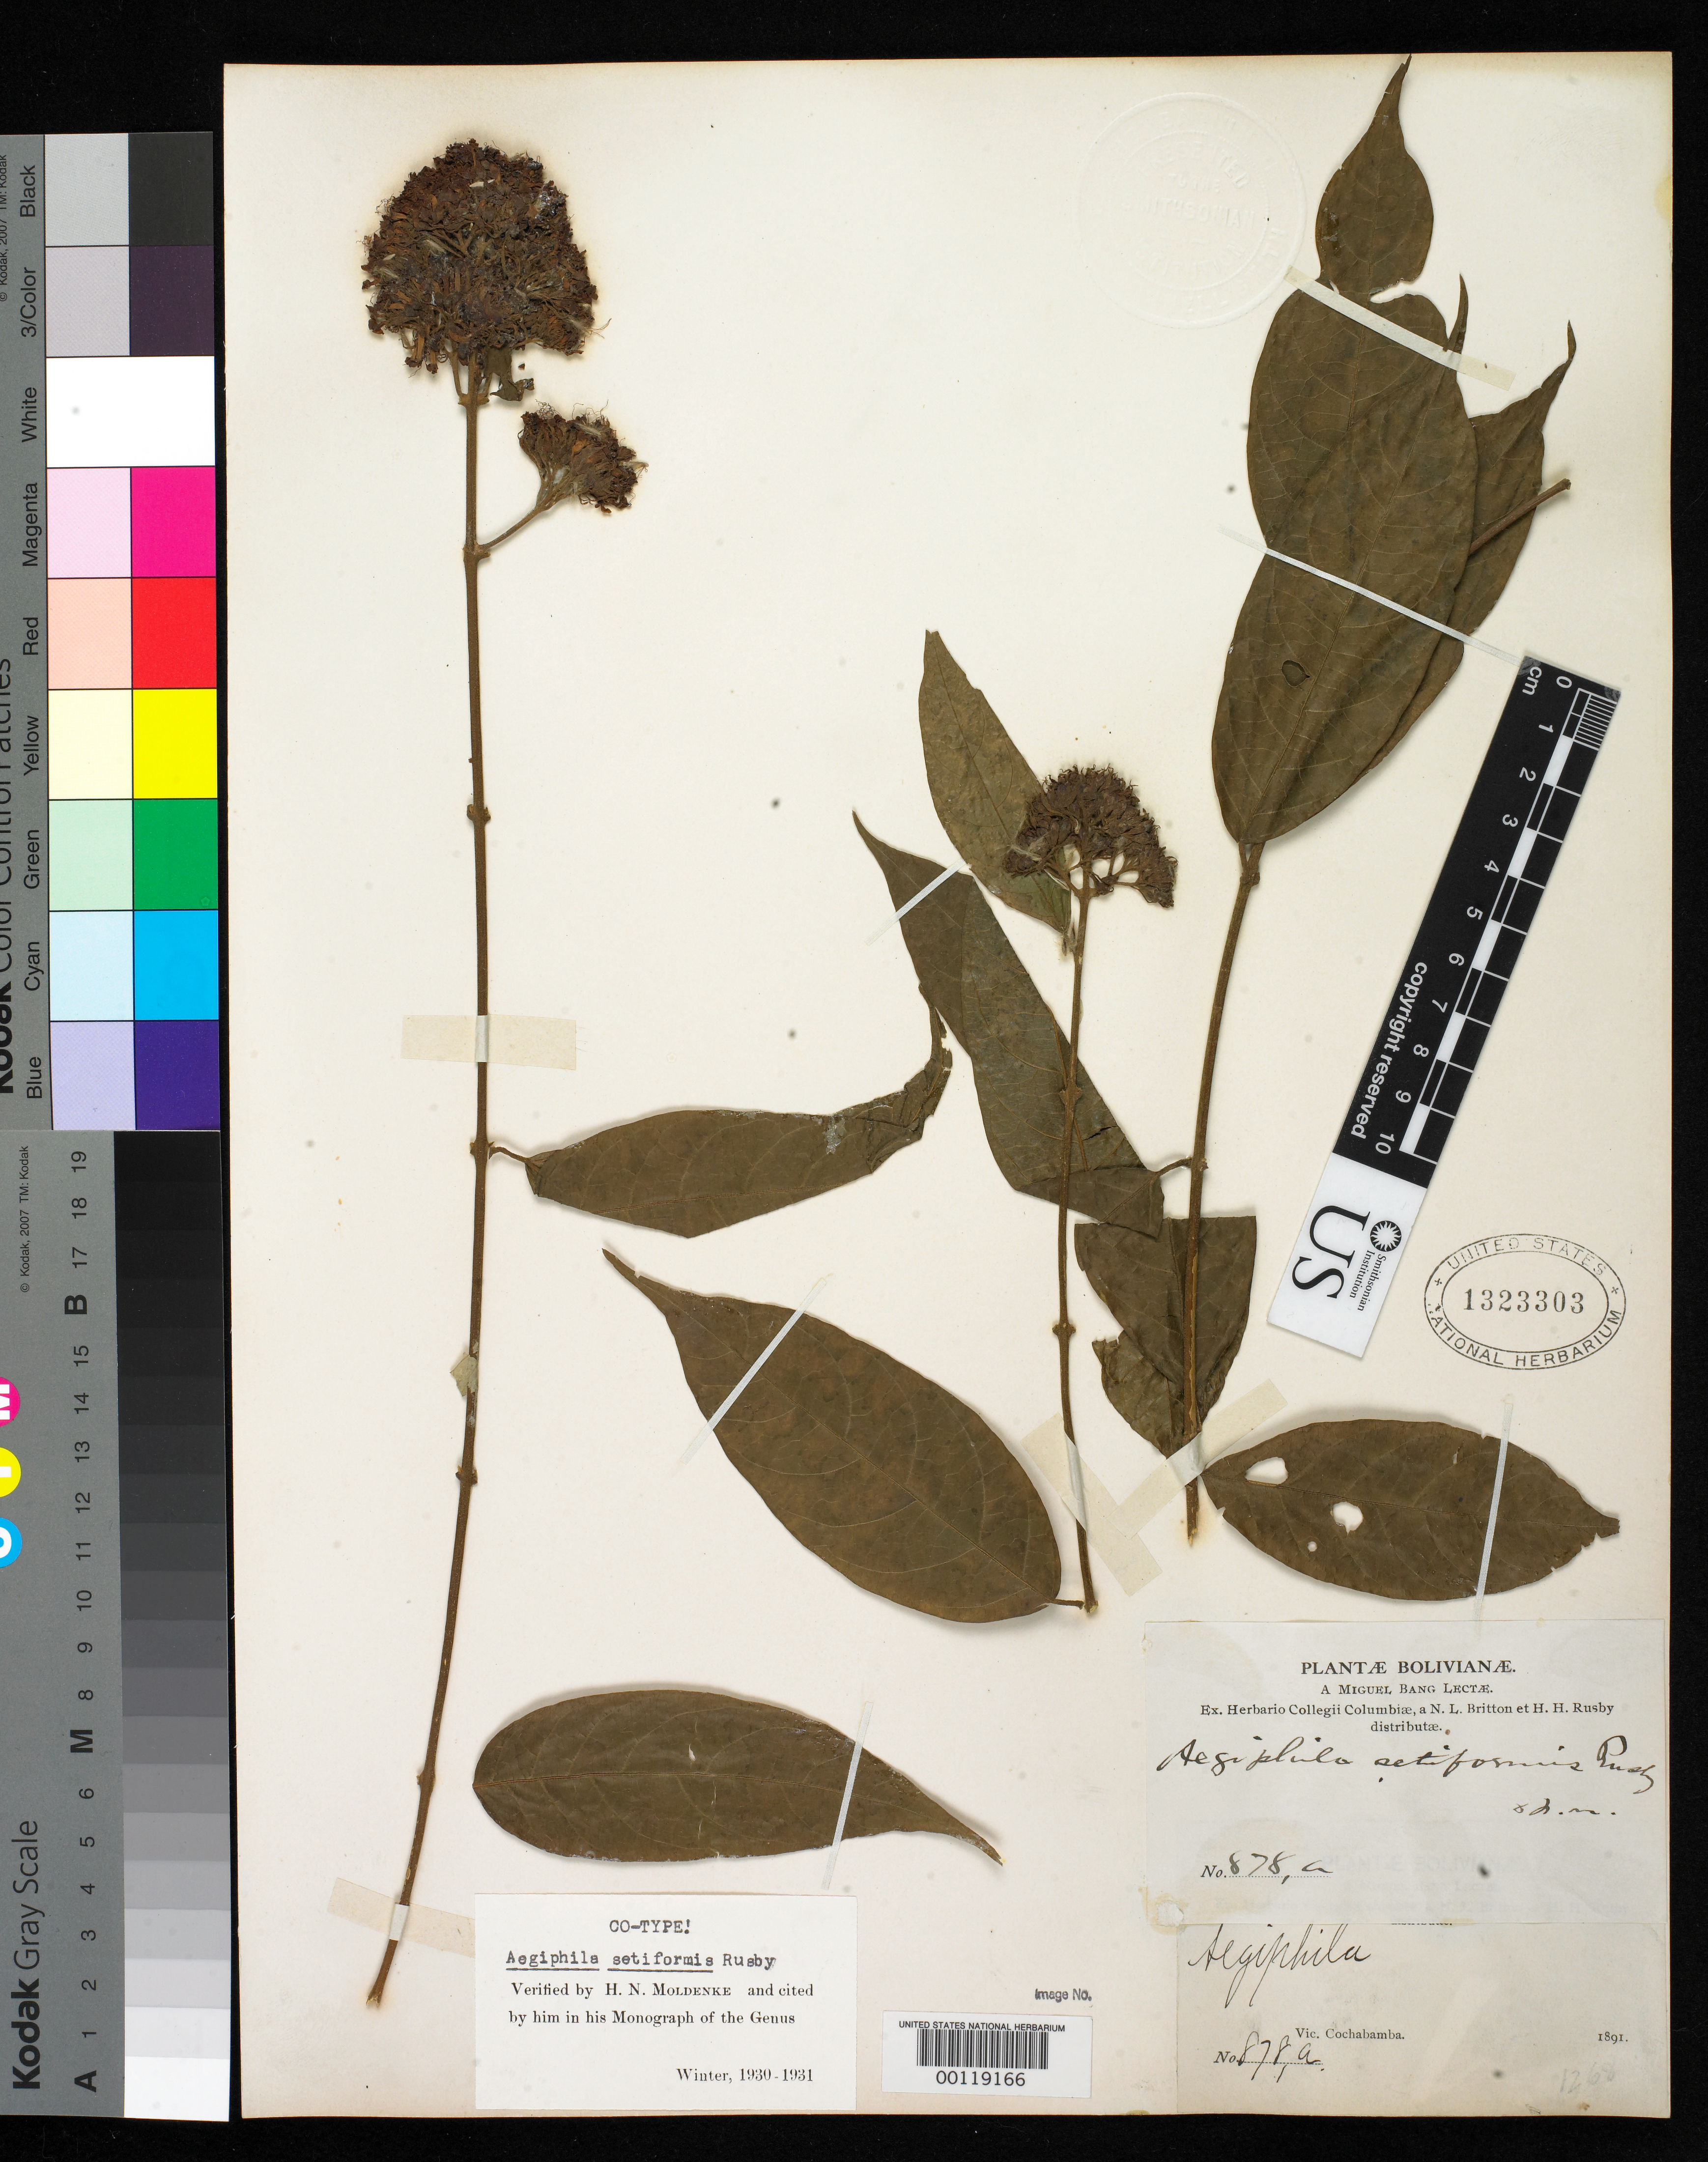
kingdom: Plantae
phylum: Tracheophyta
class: Magnoliopsida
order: Lamiales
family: Lamiaceae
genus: Aegiphila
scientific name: Aegiphila setiformis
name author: Rusby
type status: Isotype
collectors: M. Bang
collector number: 878 a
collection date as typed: Nov 1890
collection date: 1890-11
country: Bolivia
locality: Songo.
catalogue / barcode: US 1323303